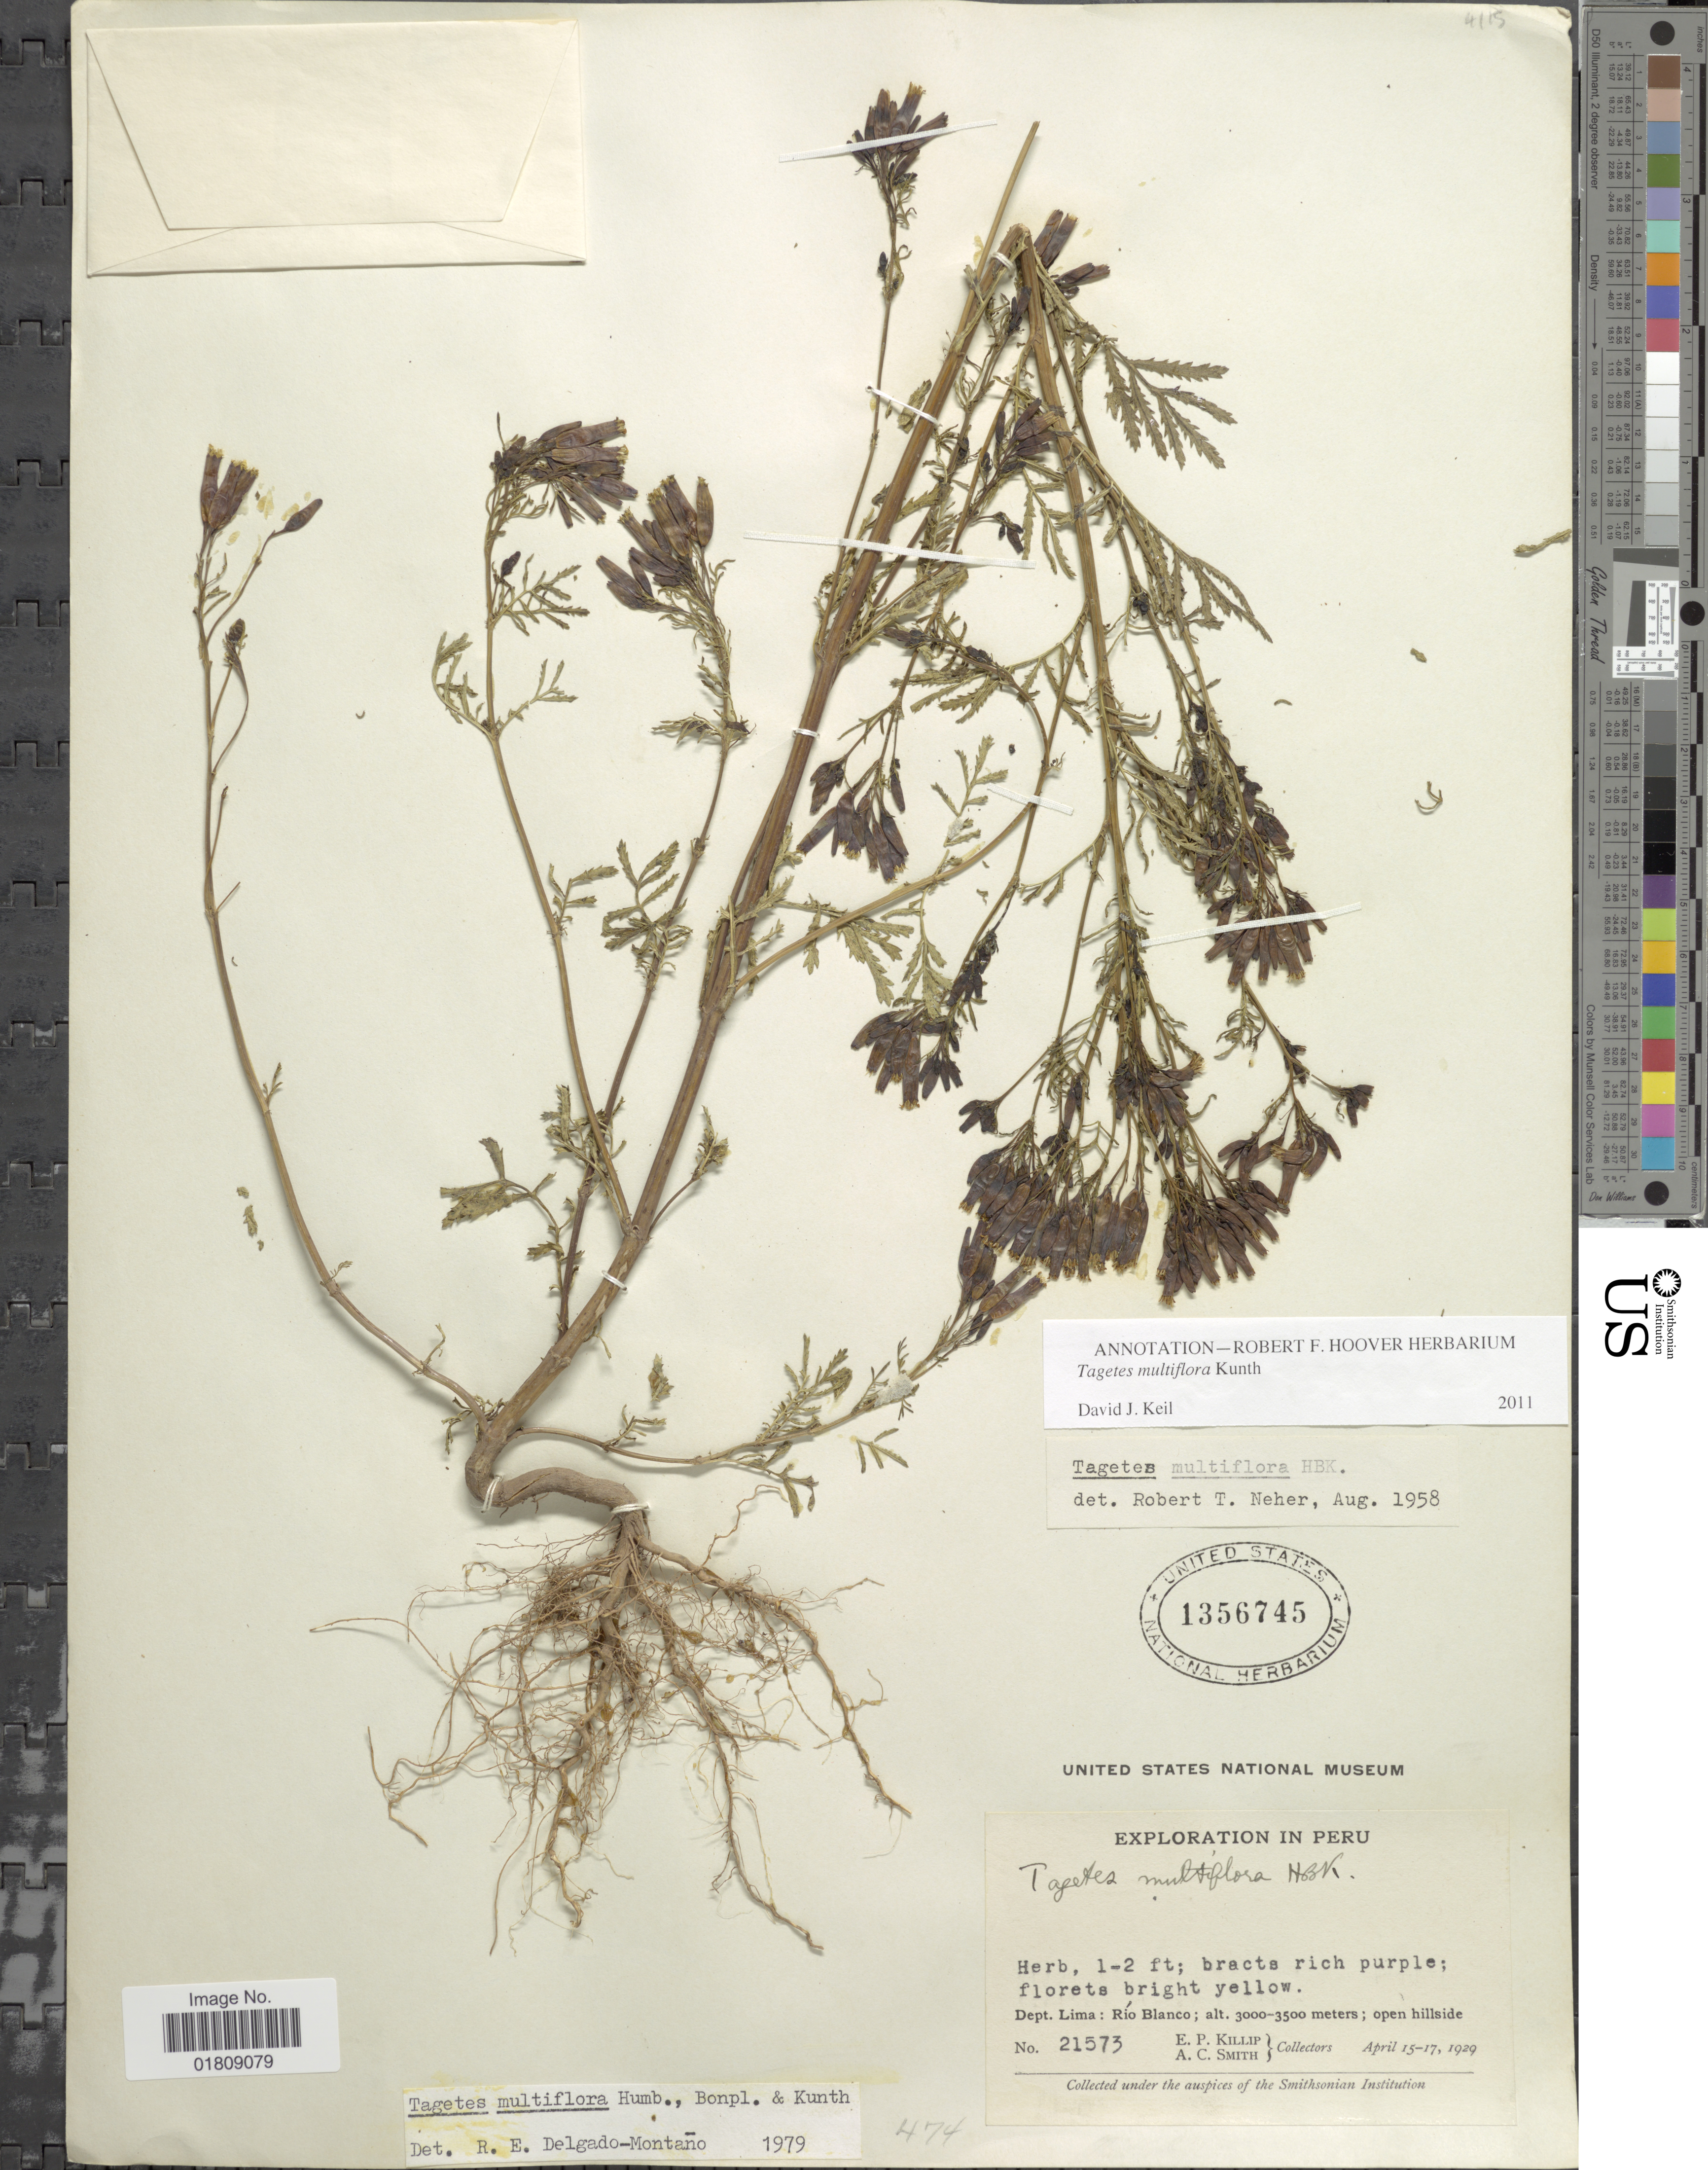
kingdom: Plantae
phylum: Tracheophyta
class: Magnoliopsida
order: Asterales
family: Asteraceae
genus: Tagetes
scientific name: Tagetes multiflora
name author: Kunth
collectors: E. P. Killip & A. C. Smith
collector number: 21573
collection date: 1929-04-15/1929-04-17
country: Peru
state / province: Lima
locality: Rio Blanco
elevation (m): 3000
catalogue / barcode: US 1356745